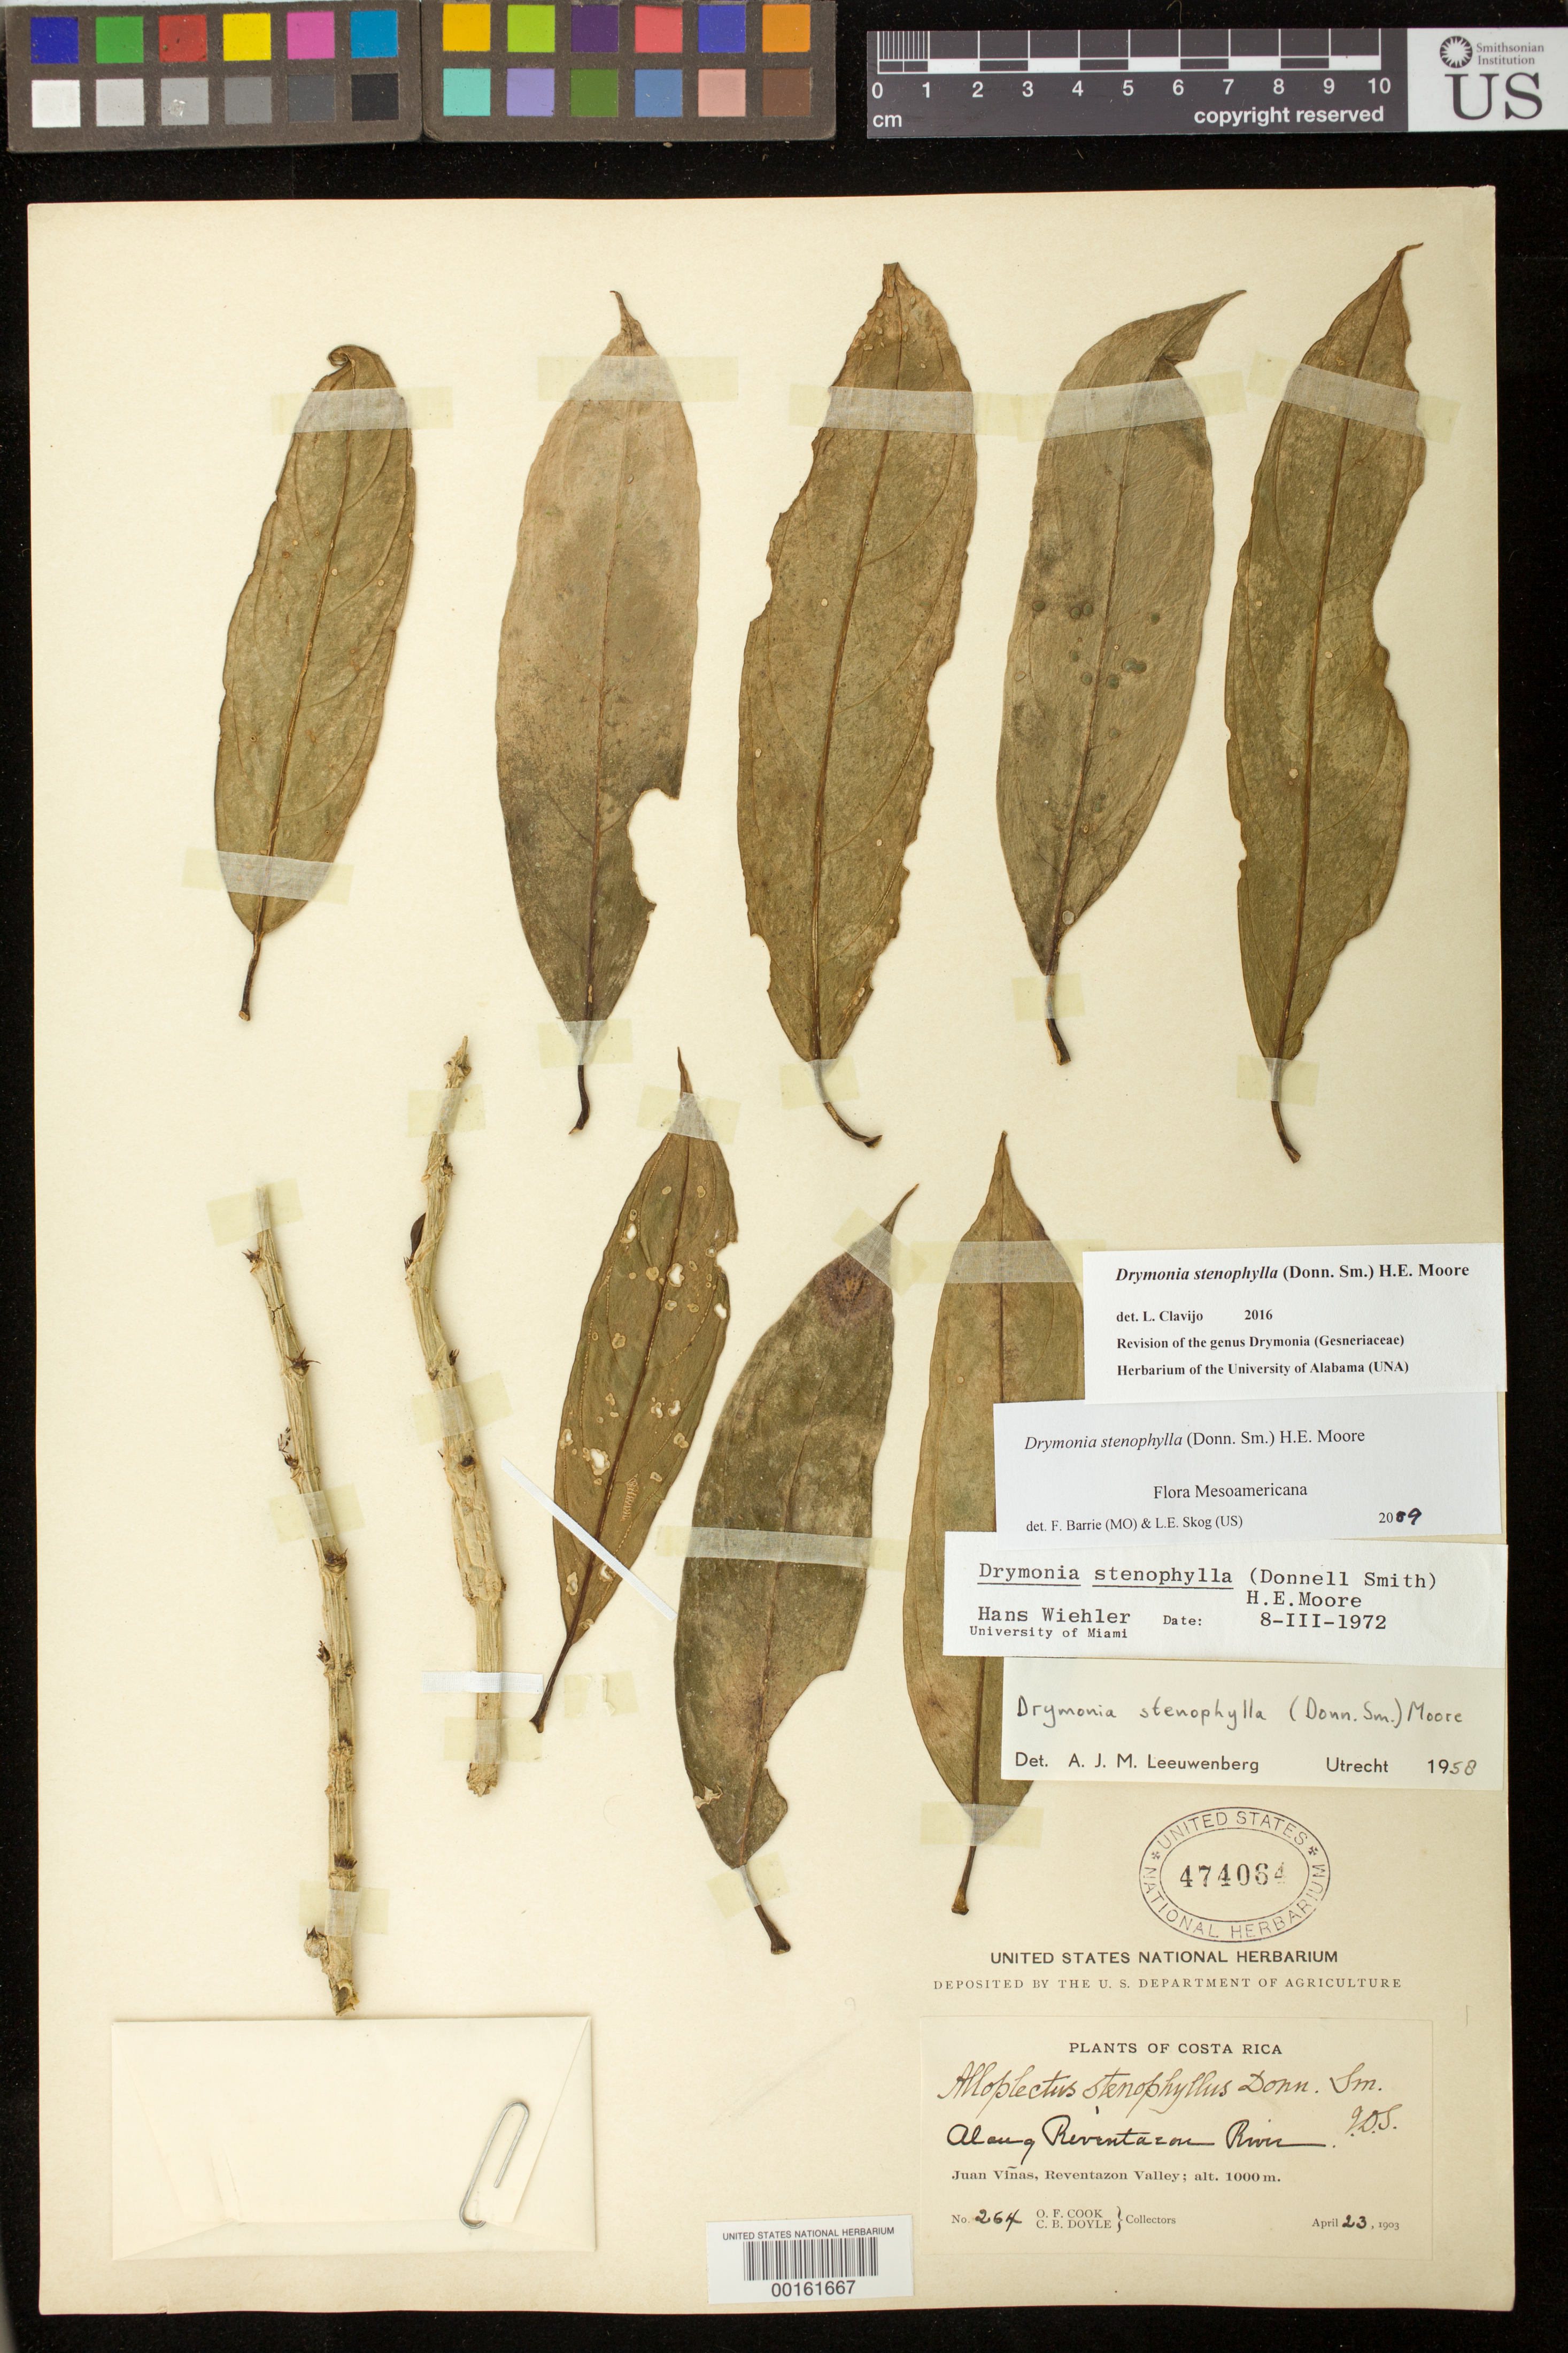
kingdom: Plantae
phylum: Tracheophyta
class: Magnoliopsida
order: Lamiales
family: Gesneriaceae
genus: Drymonia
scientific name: Drymonia stenophylla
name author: (Donn. Sm.) H.E. Moore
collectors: O. F. Cook & C. Doyle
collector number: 264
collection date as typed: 23 Apr 1903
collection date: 1903-04-23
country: Costa Rica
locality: Along Reventazon River, Juan Vinas, Reventazon Valley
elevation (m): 1000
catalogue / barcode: US 474064